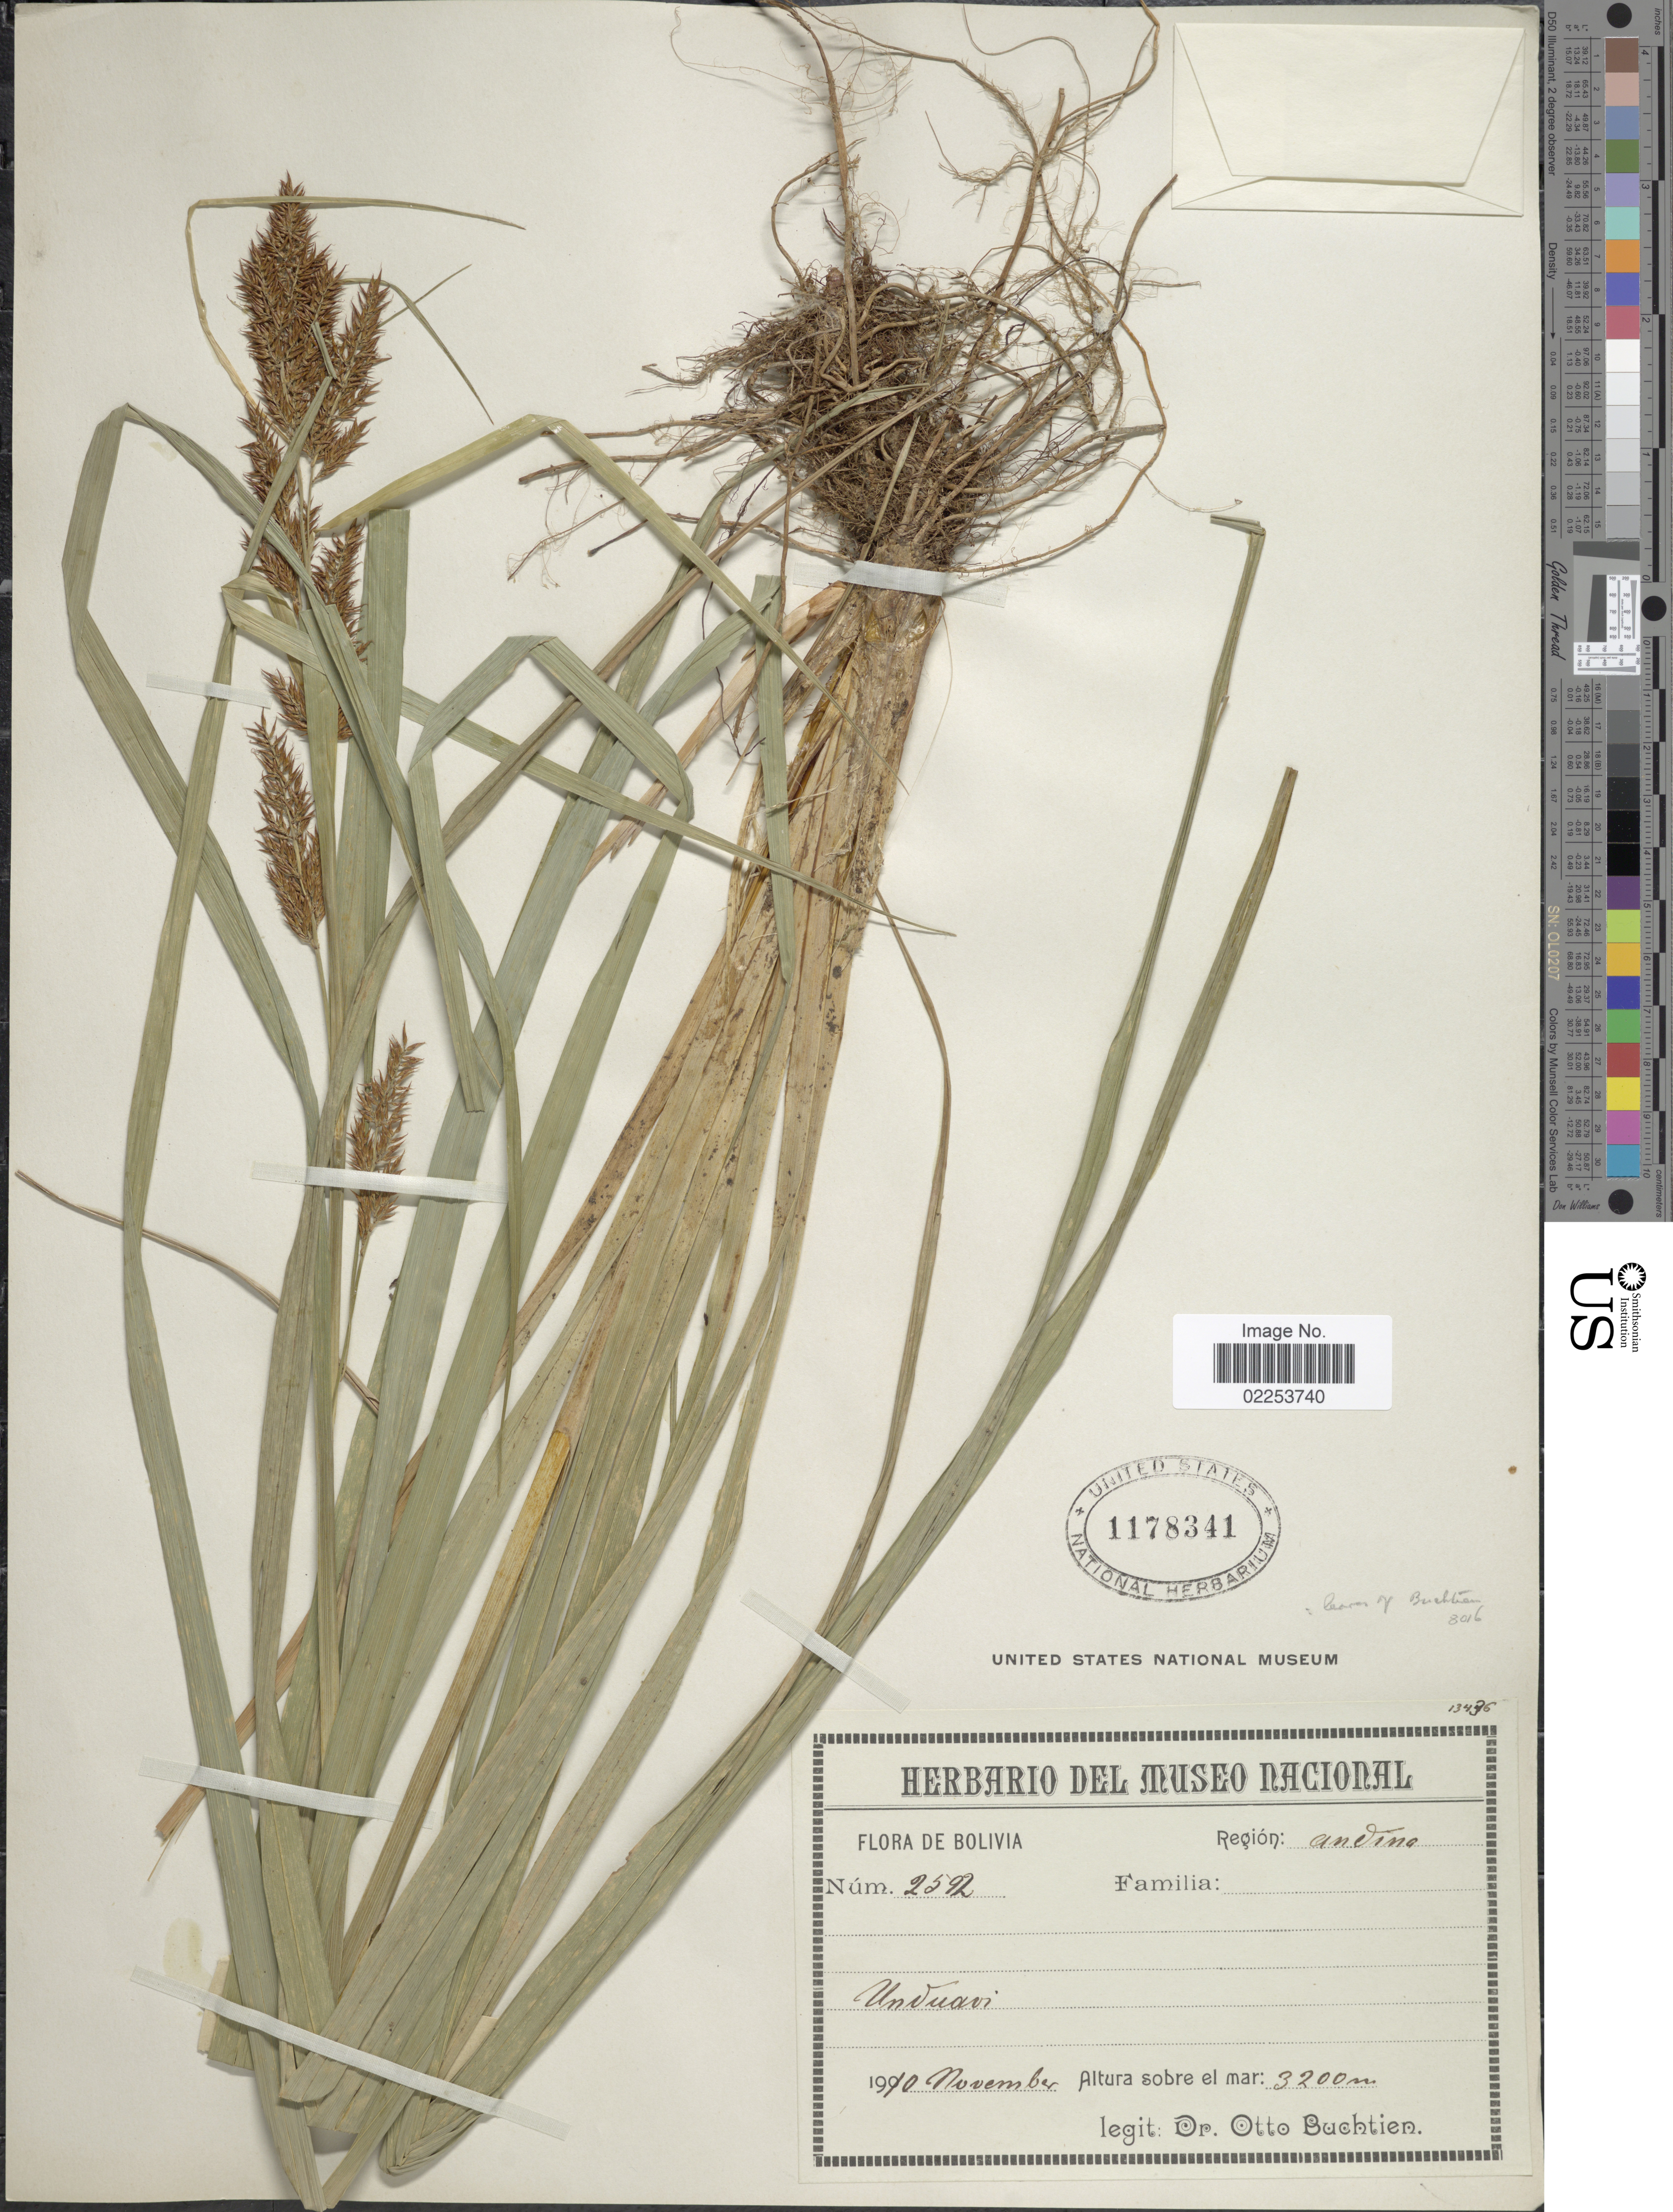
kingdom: Plantae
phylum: Tracheophyta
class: Liliopsida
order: Poales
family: Cyperaceae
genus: Rhynchospora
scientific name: Rhynchospora aristata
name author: Boeckeler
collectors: O. Buchtien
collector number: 12592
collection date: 1910-11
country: Bolivia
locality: Region Andina, Unduavi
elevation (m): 3200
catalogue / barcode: US 1178341